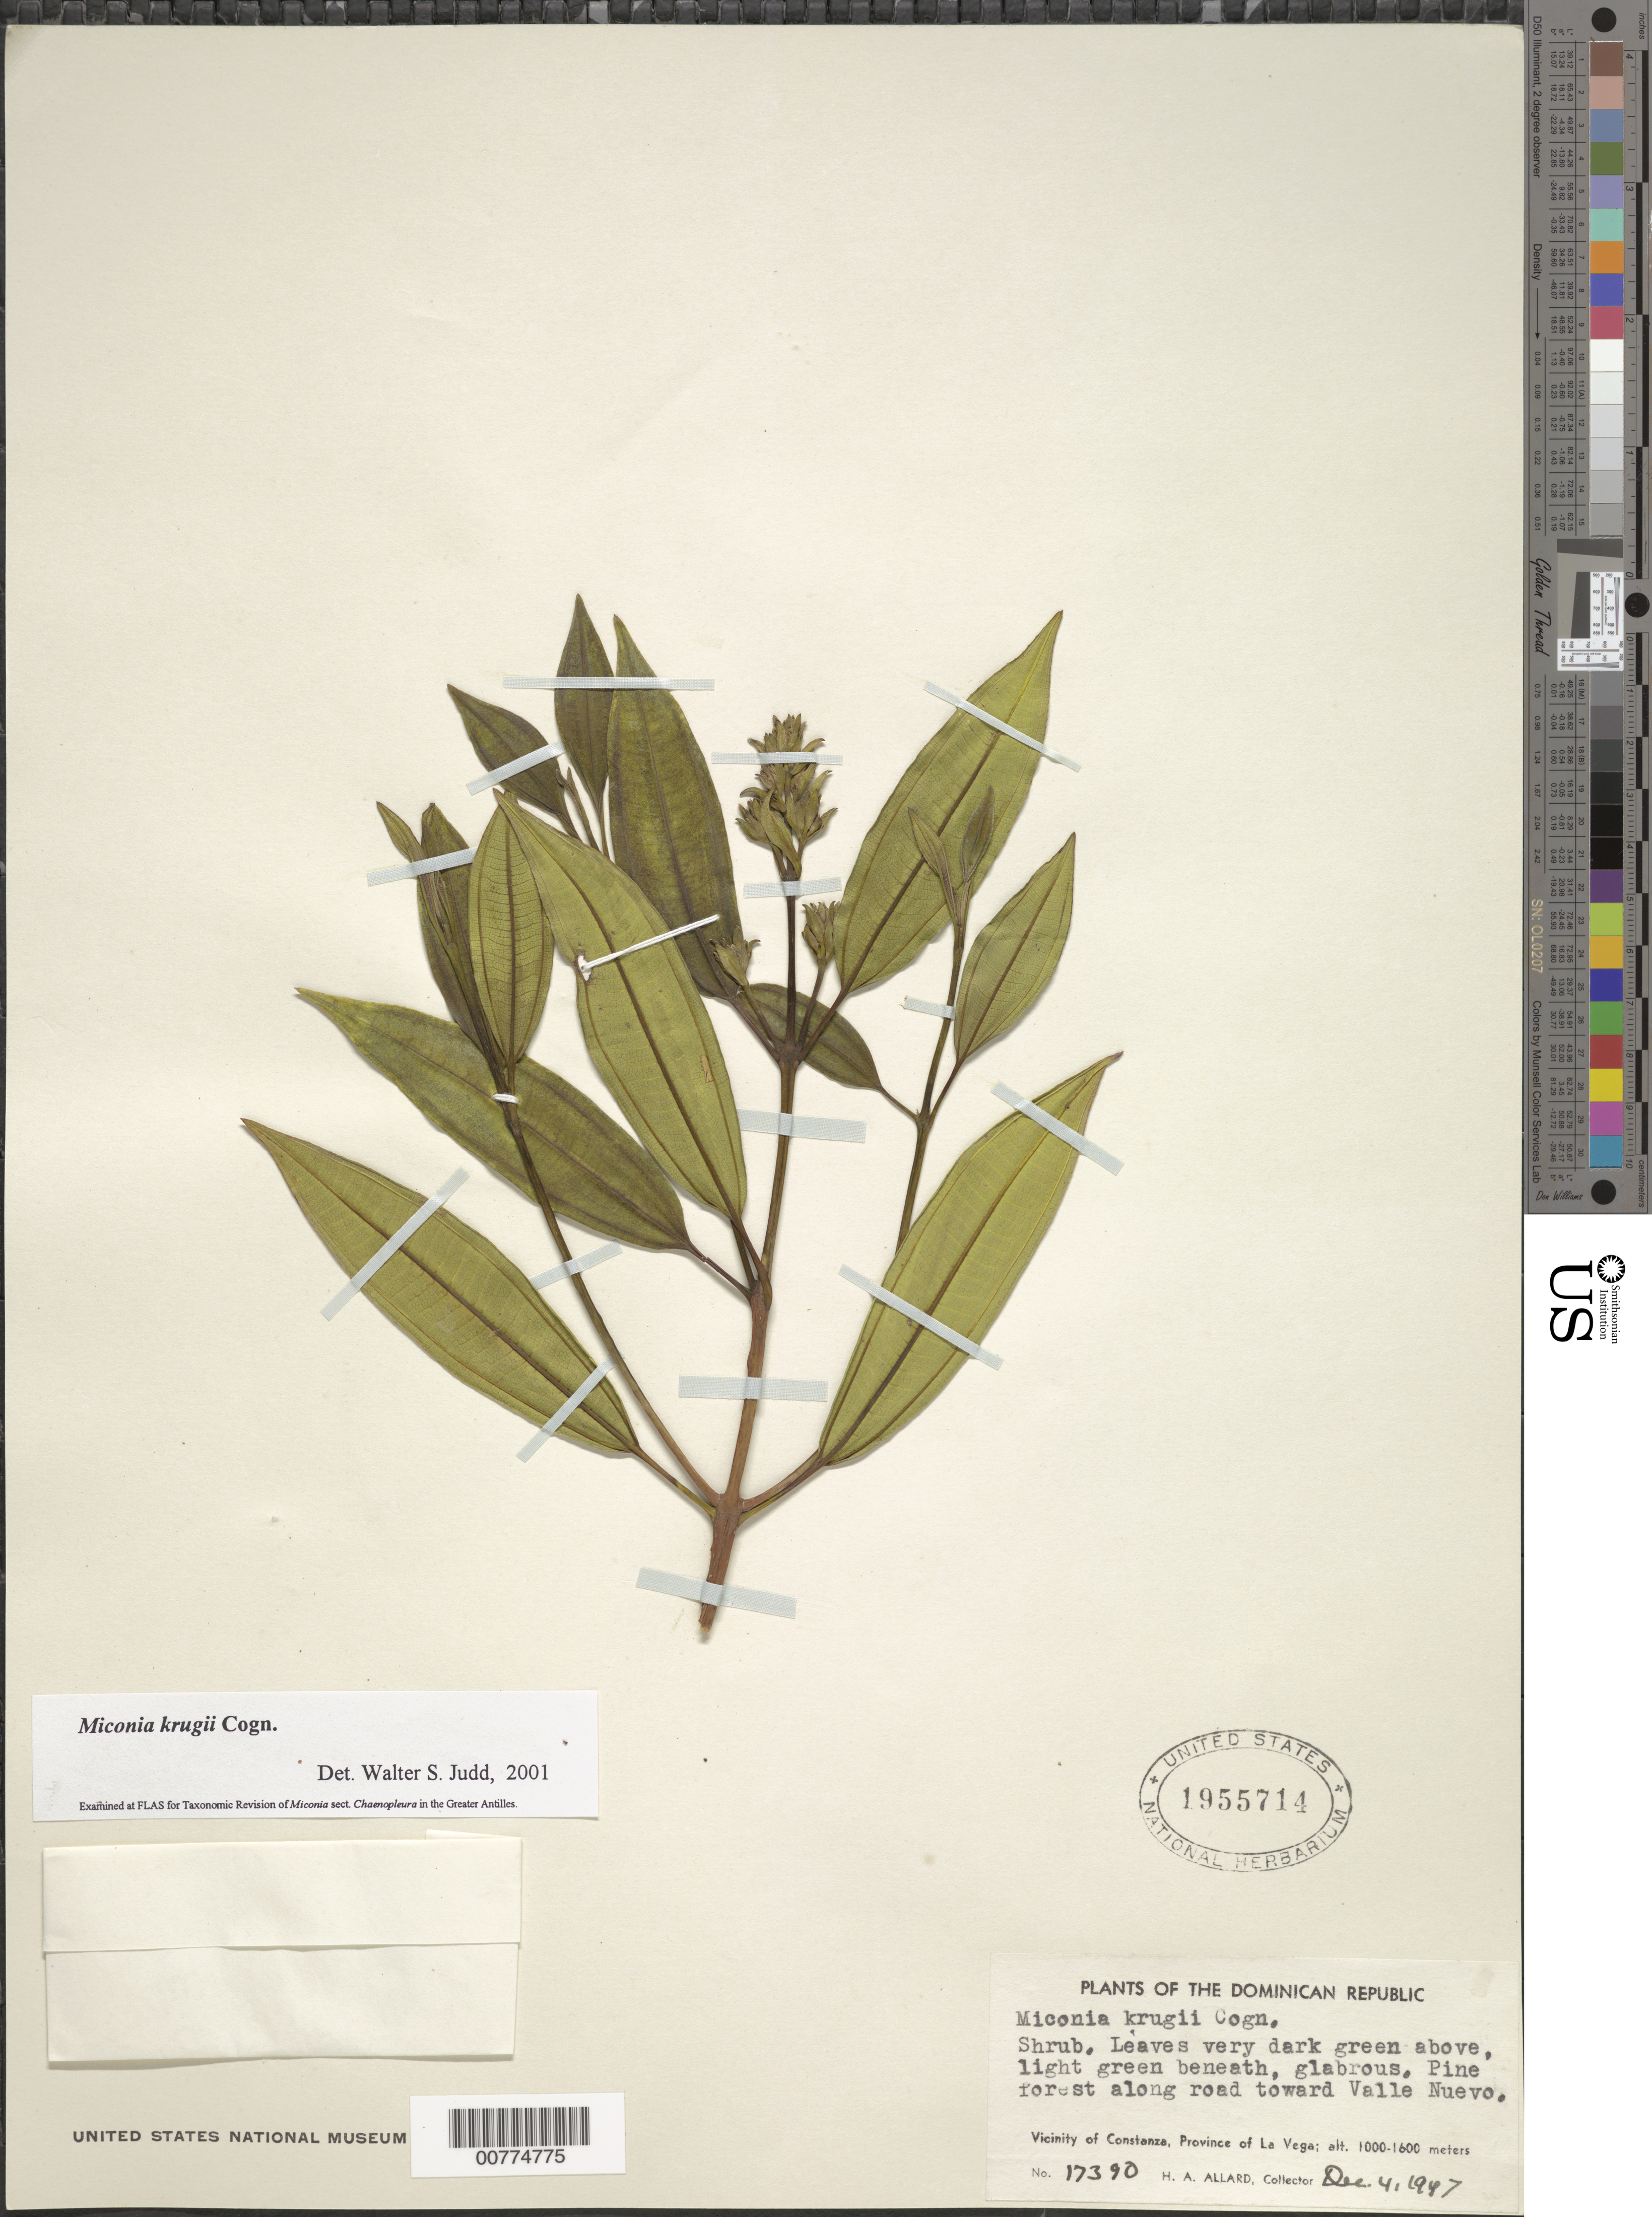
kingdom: Plantae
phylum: Tracheophyta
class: Magnoliopsida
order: Myrtales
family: Melastomataceae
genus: Miconia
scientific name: Miconia krugii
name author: Cogn.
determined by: Judd, Walter S.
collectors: H. A. Allard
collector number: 17390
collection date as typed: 04 Dec 1947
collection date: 1947-12-04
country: Dominican Republic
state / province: La Vega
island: Hispaniola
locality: Vicinity of Constanza, along road toward Valle Nuevo.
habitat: Pine forest.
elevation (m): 1000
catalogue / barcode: US 1955714